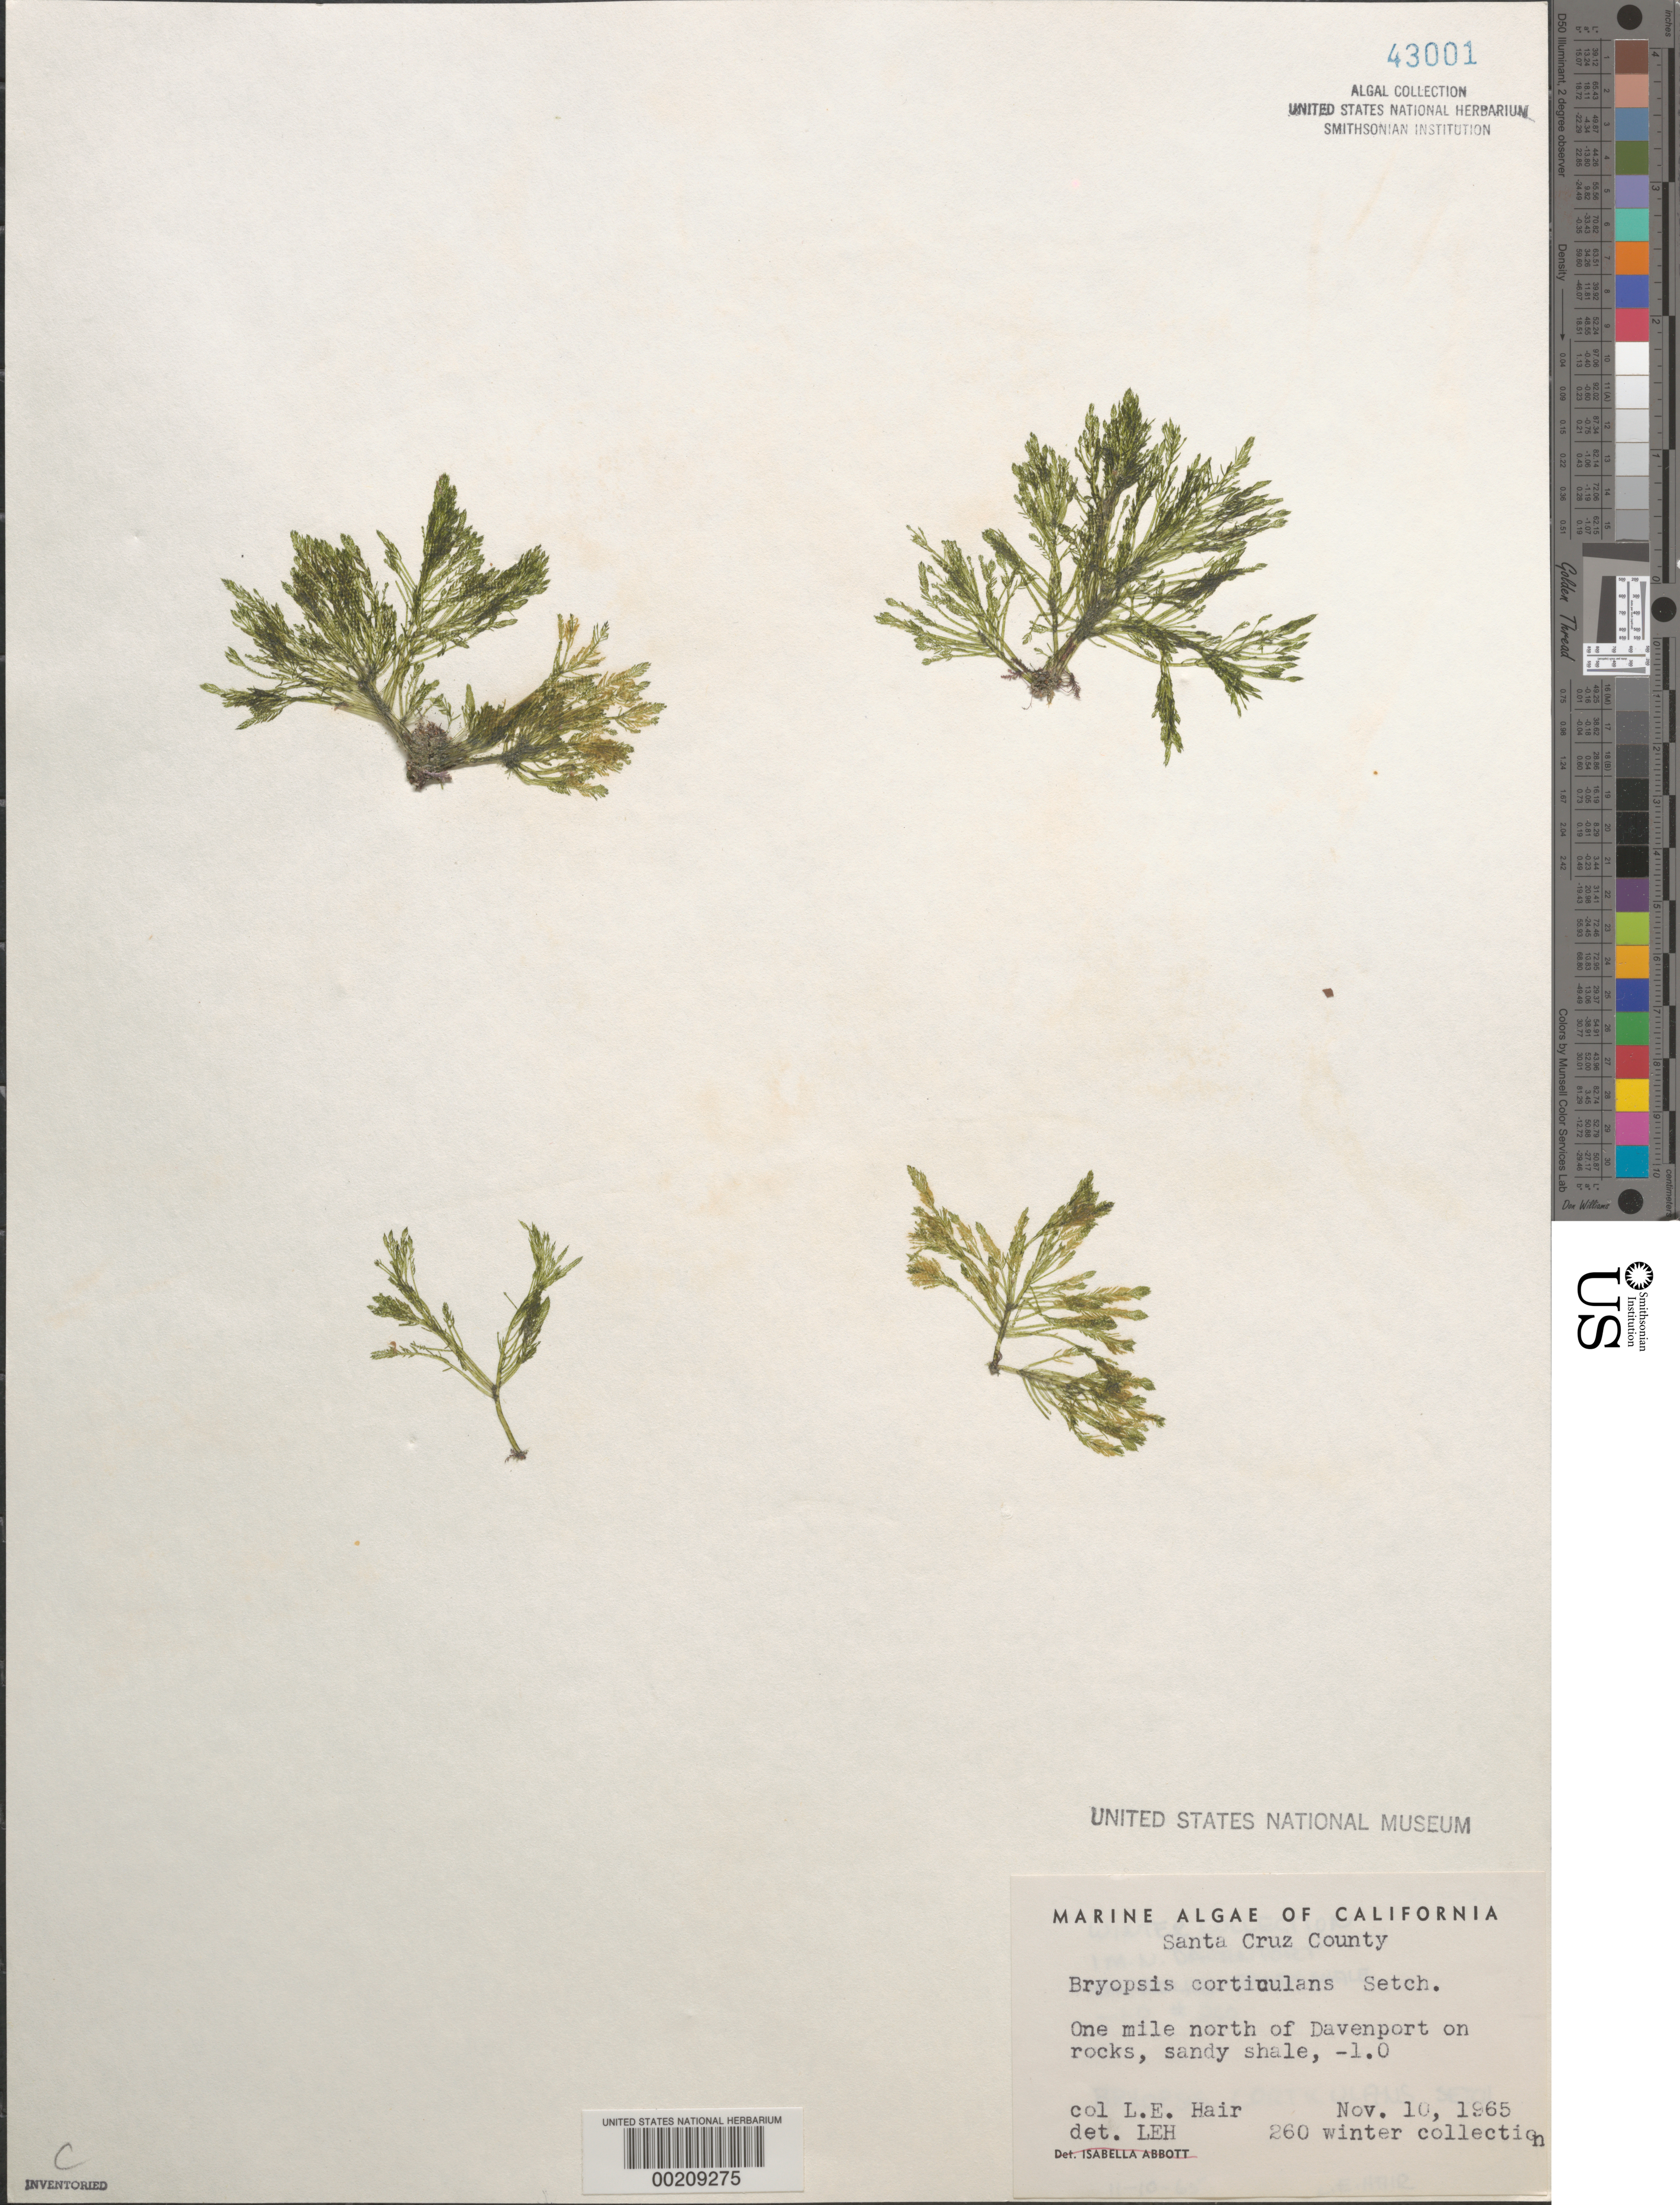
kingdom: Plantae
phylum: Chlorophyta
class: Ulvophyceae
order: Bryopsidales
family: Bryopsidaceae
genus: Bryopsis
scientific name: Bryopsis corticulans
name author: Setch. in Collins et al.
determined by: Hair, L. E.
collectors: L. Hair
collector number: Leh 260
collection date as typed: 10 Nov 1965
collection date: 1965-11-10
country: United States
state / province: California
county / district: Santa Cruz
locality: Davenport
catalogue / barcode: US 43001